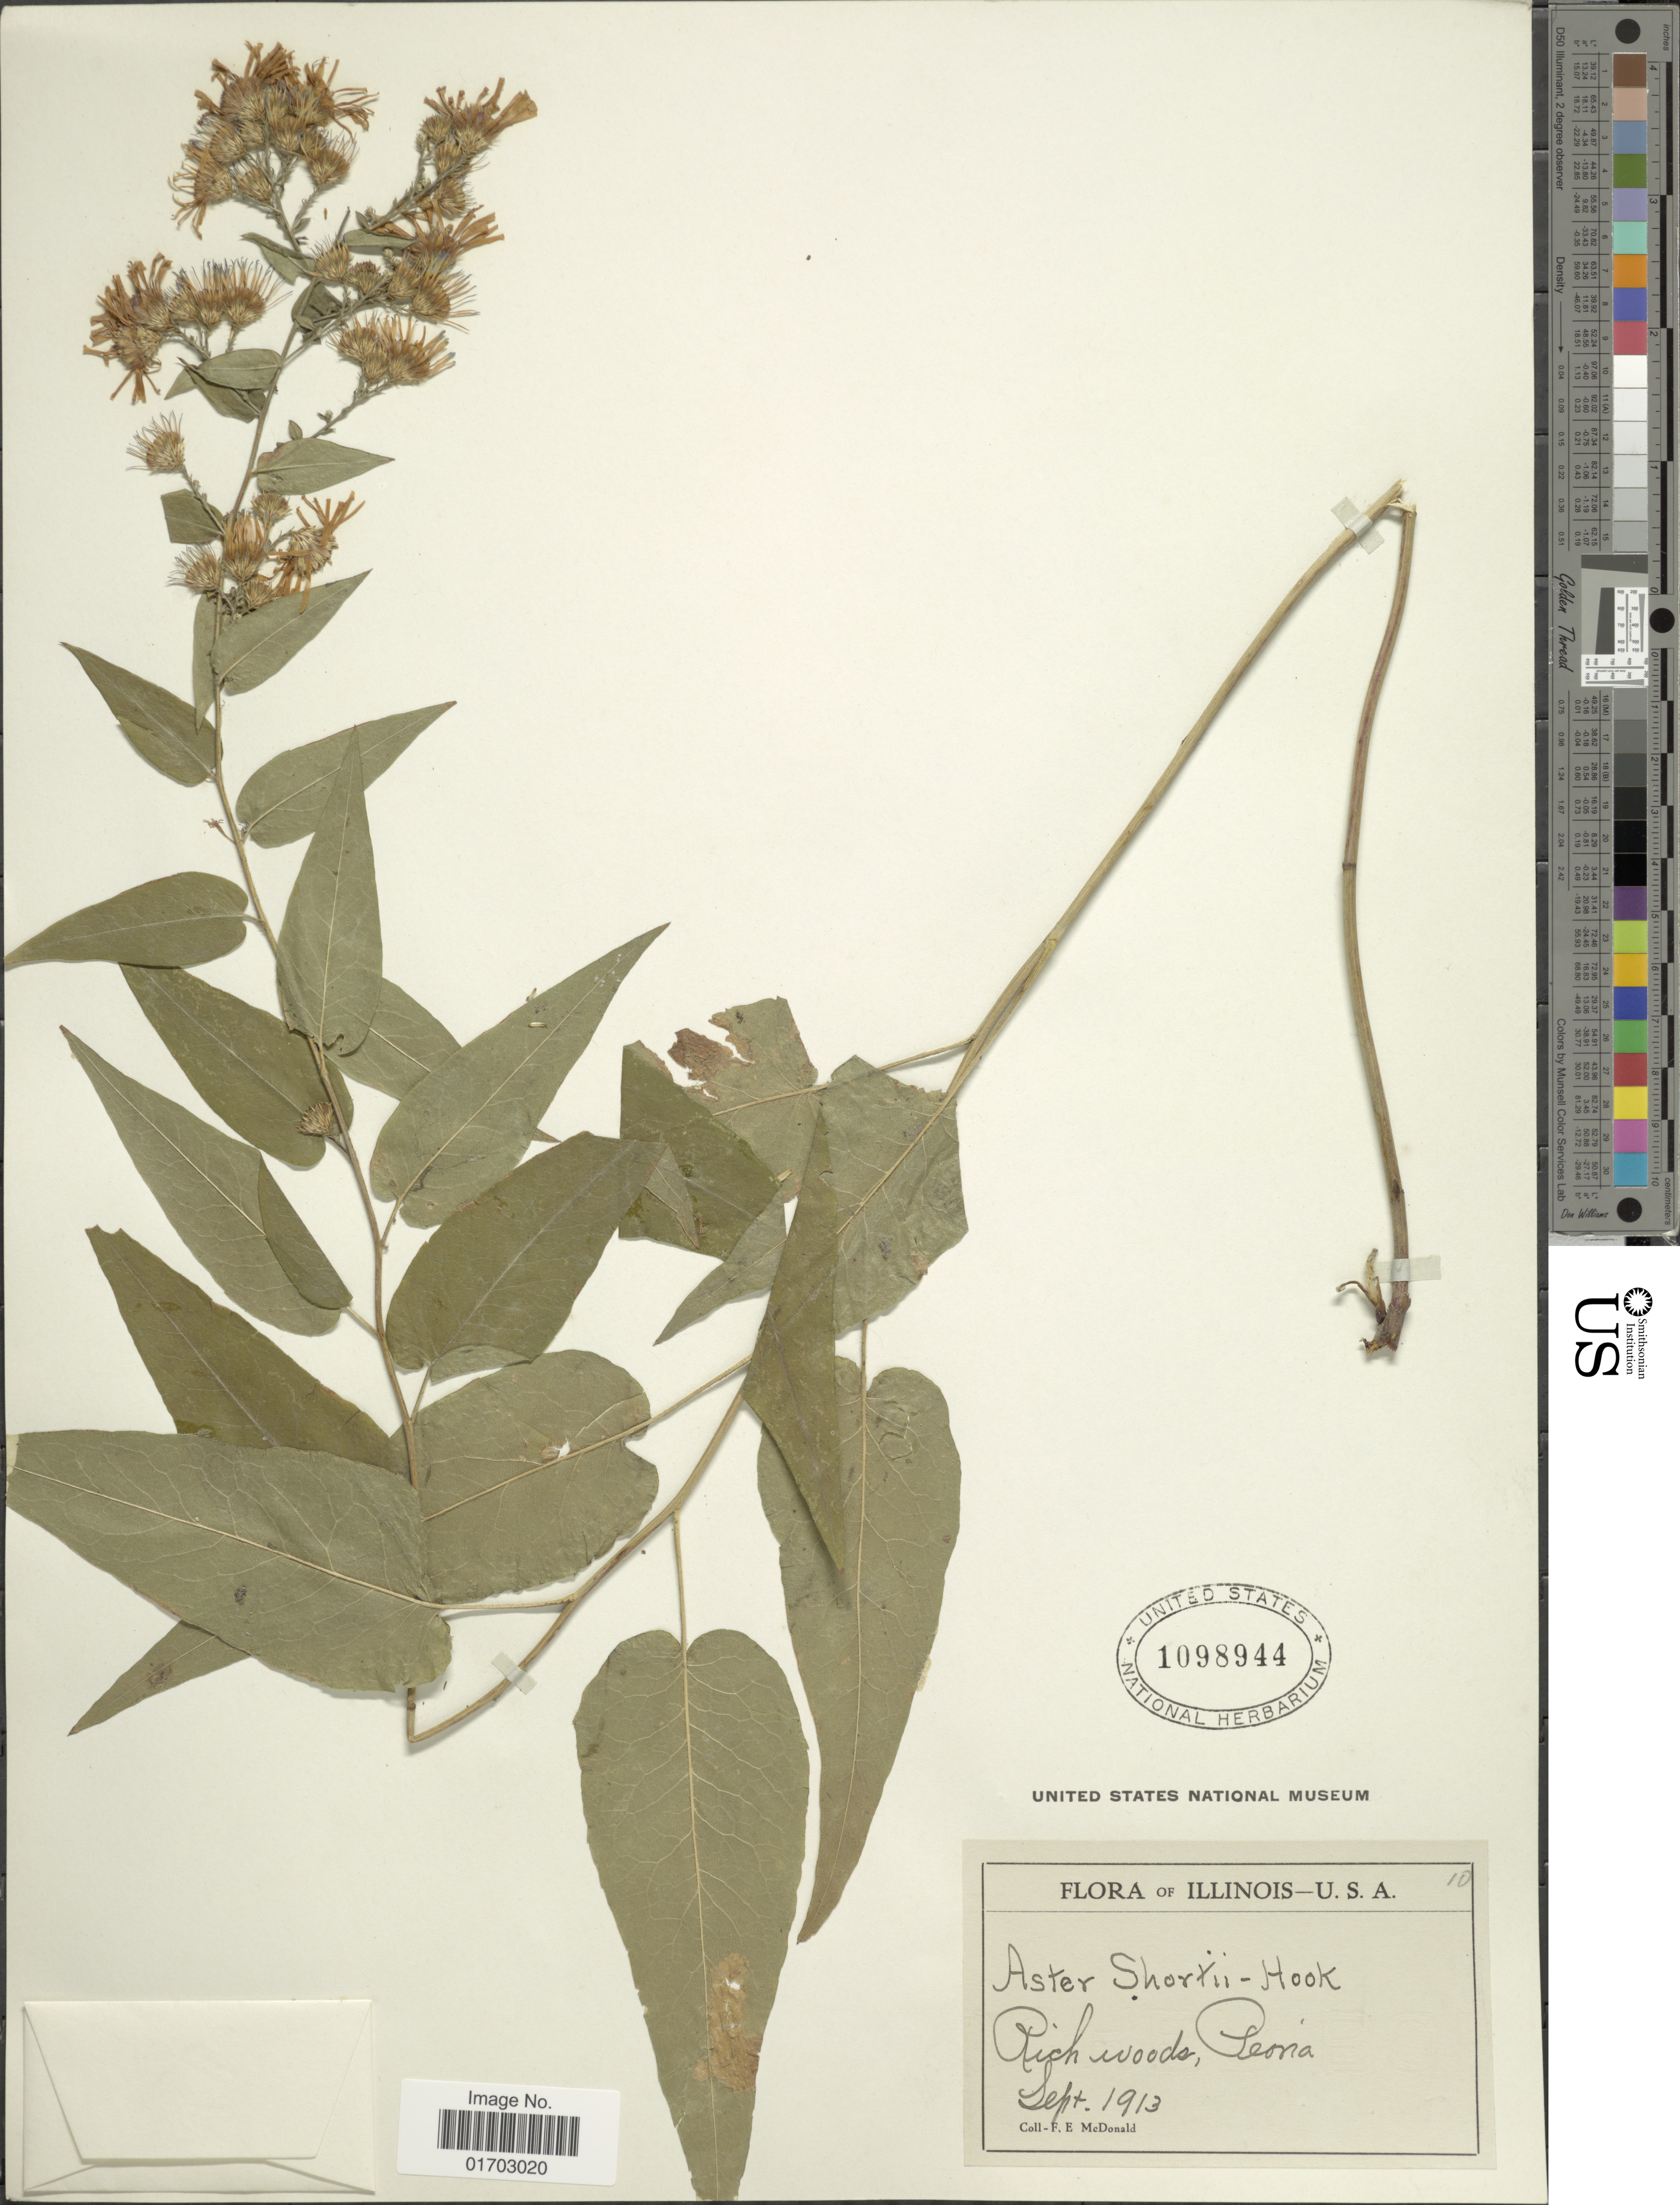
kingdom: Plantae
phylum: Tracheophyta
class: Magnoliopsida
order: Asterales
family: Asteraceae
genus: Symphyotrichum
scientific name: Symphyotrichum shortii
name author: (Lindl.) G.L. Nesom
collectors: F. E. McDonald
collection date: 1913-09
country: United States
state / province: Illinois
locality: Peona.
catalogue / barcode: US 1098944